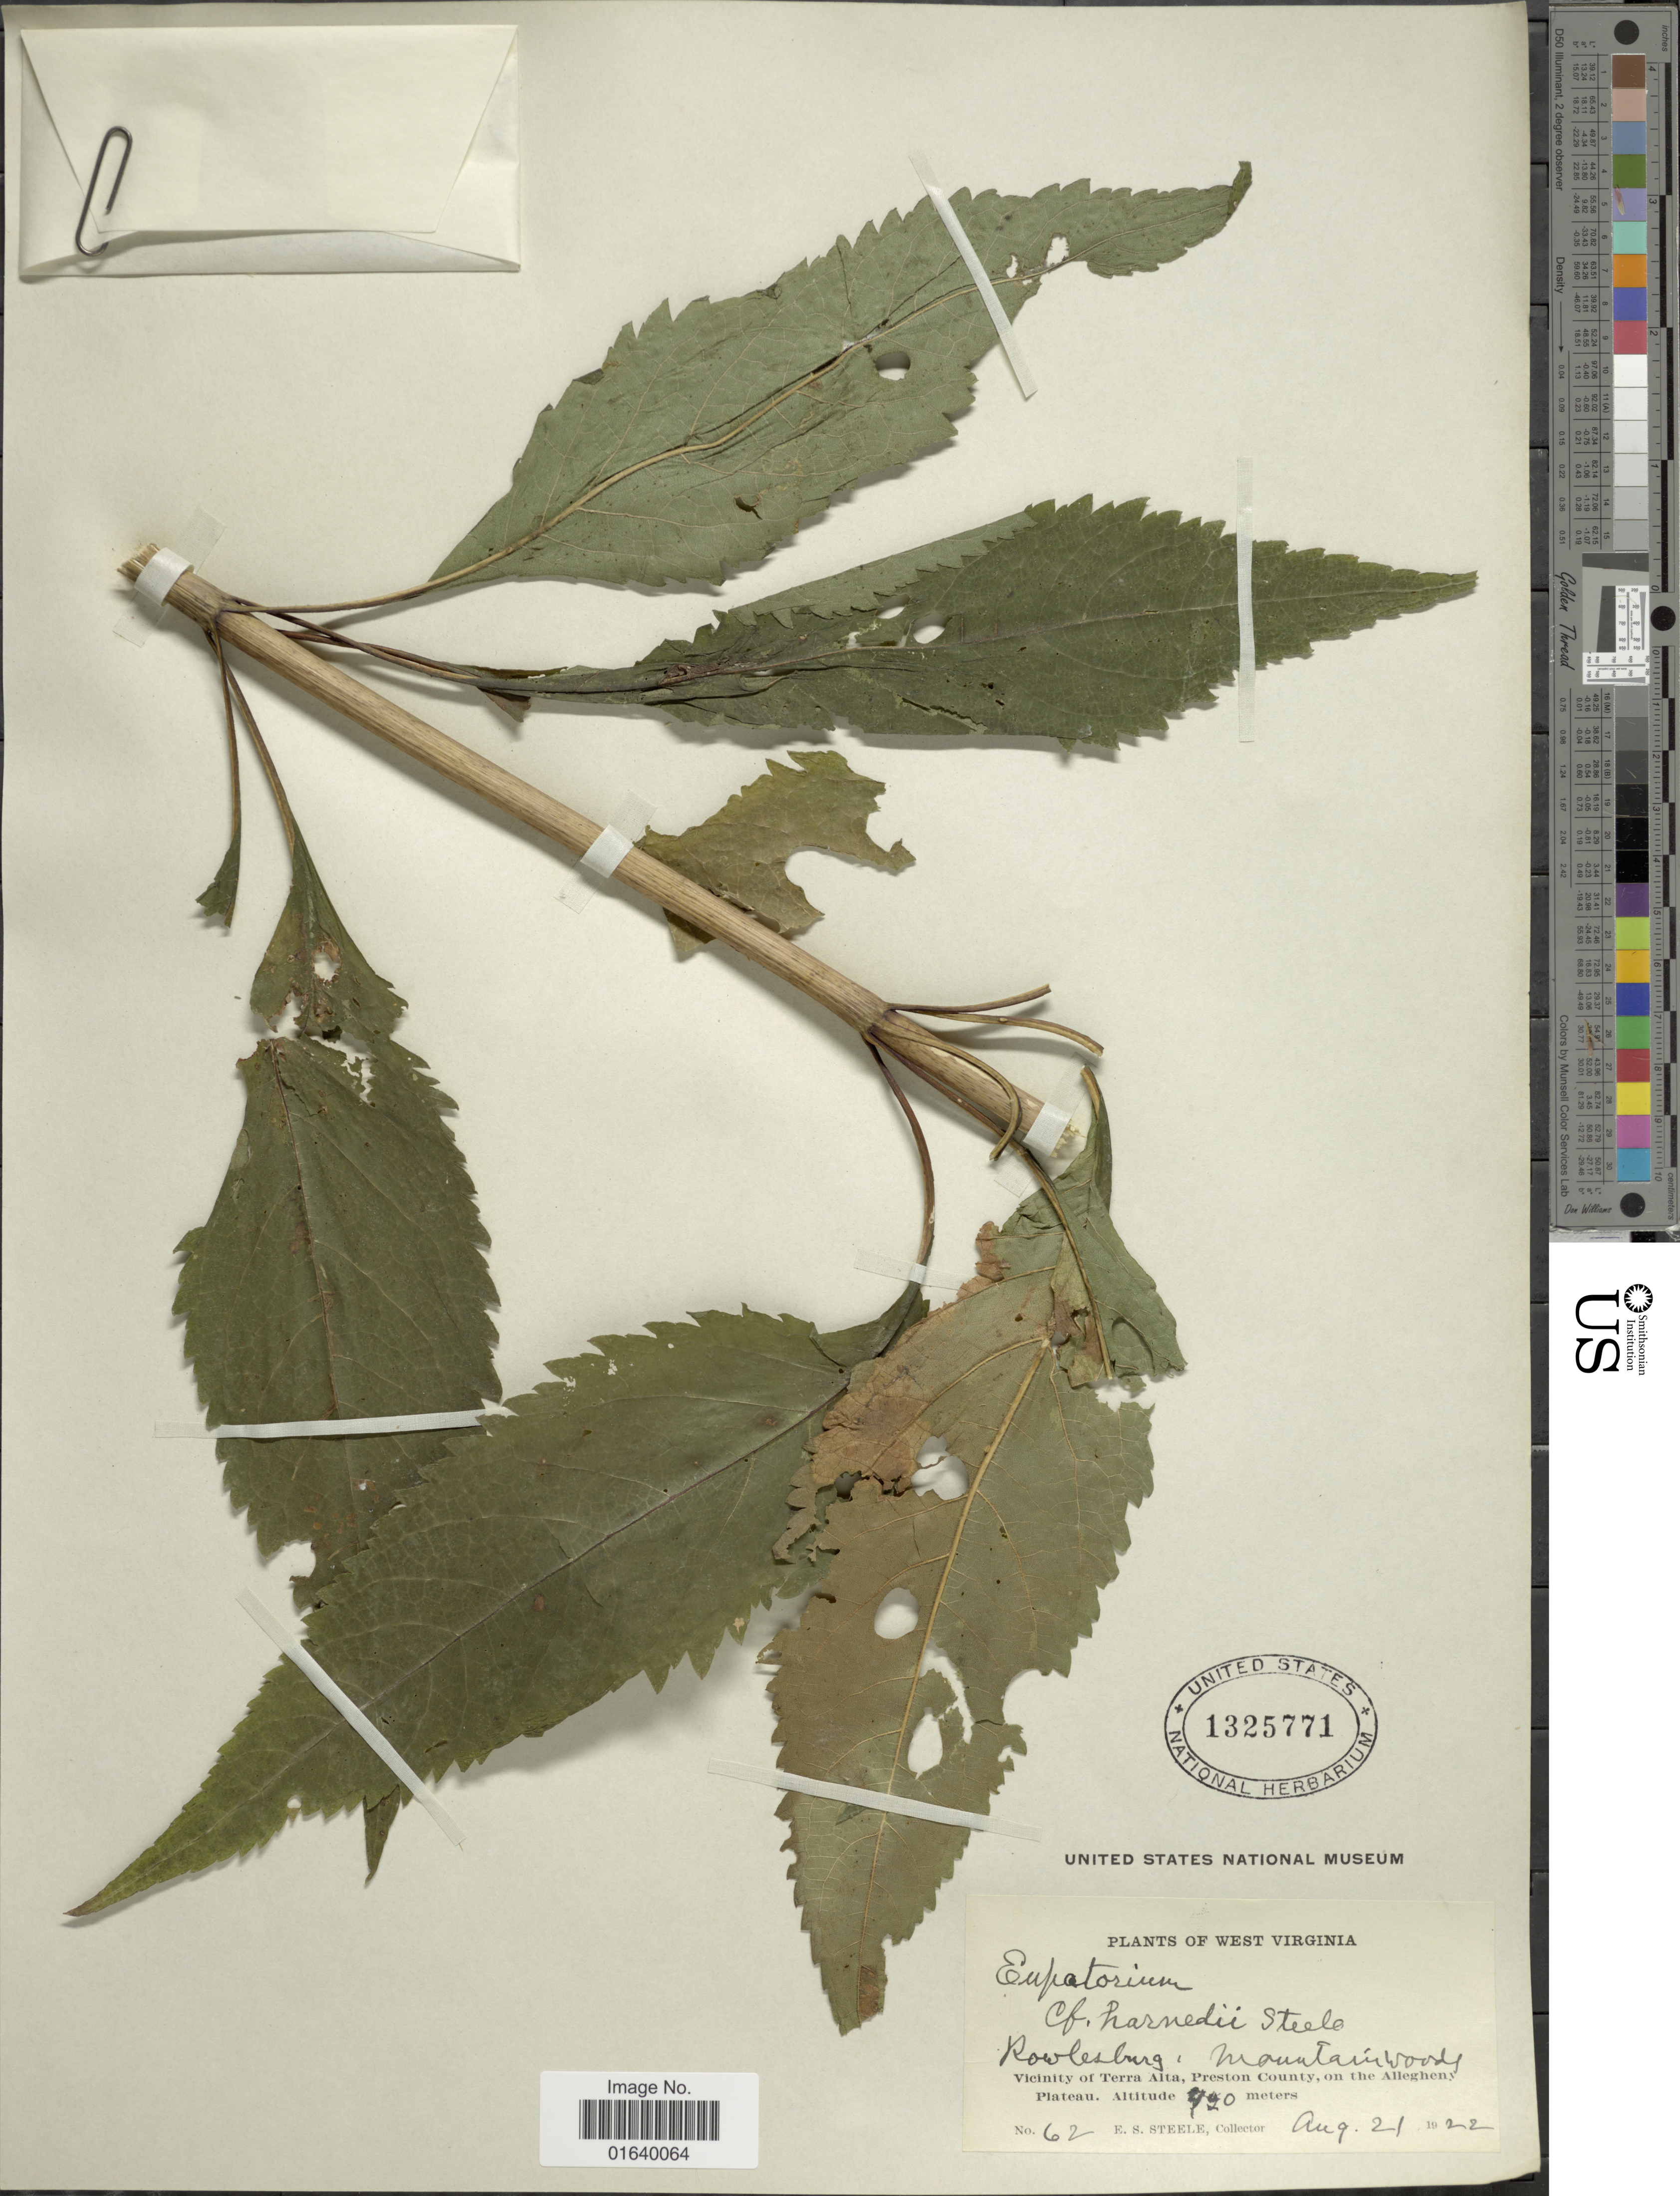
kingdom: Plantae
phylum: Tracheophyta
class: Magnoliopsida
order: Asterales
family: Asteraceae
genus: Eupatorium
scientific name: Eupatorium purpureum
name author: (L.) E.E. Lamont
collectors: E. Steele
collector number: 62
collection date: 1922-08-21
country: United States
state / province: West Virginia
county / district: Preston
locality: Rowlesburg. Mountain woods, Vicinity of Terra Alta, Preston County, on the Allegheny Plateau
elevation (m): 420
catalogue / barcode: US 1325771